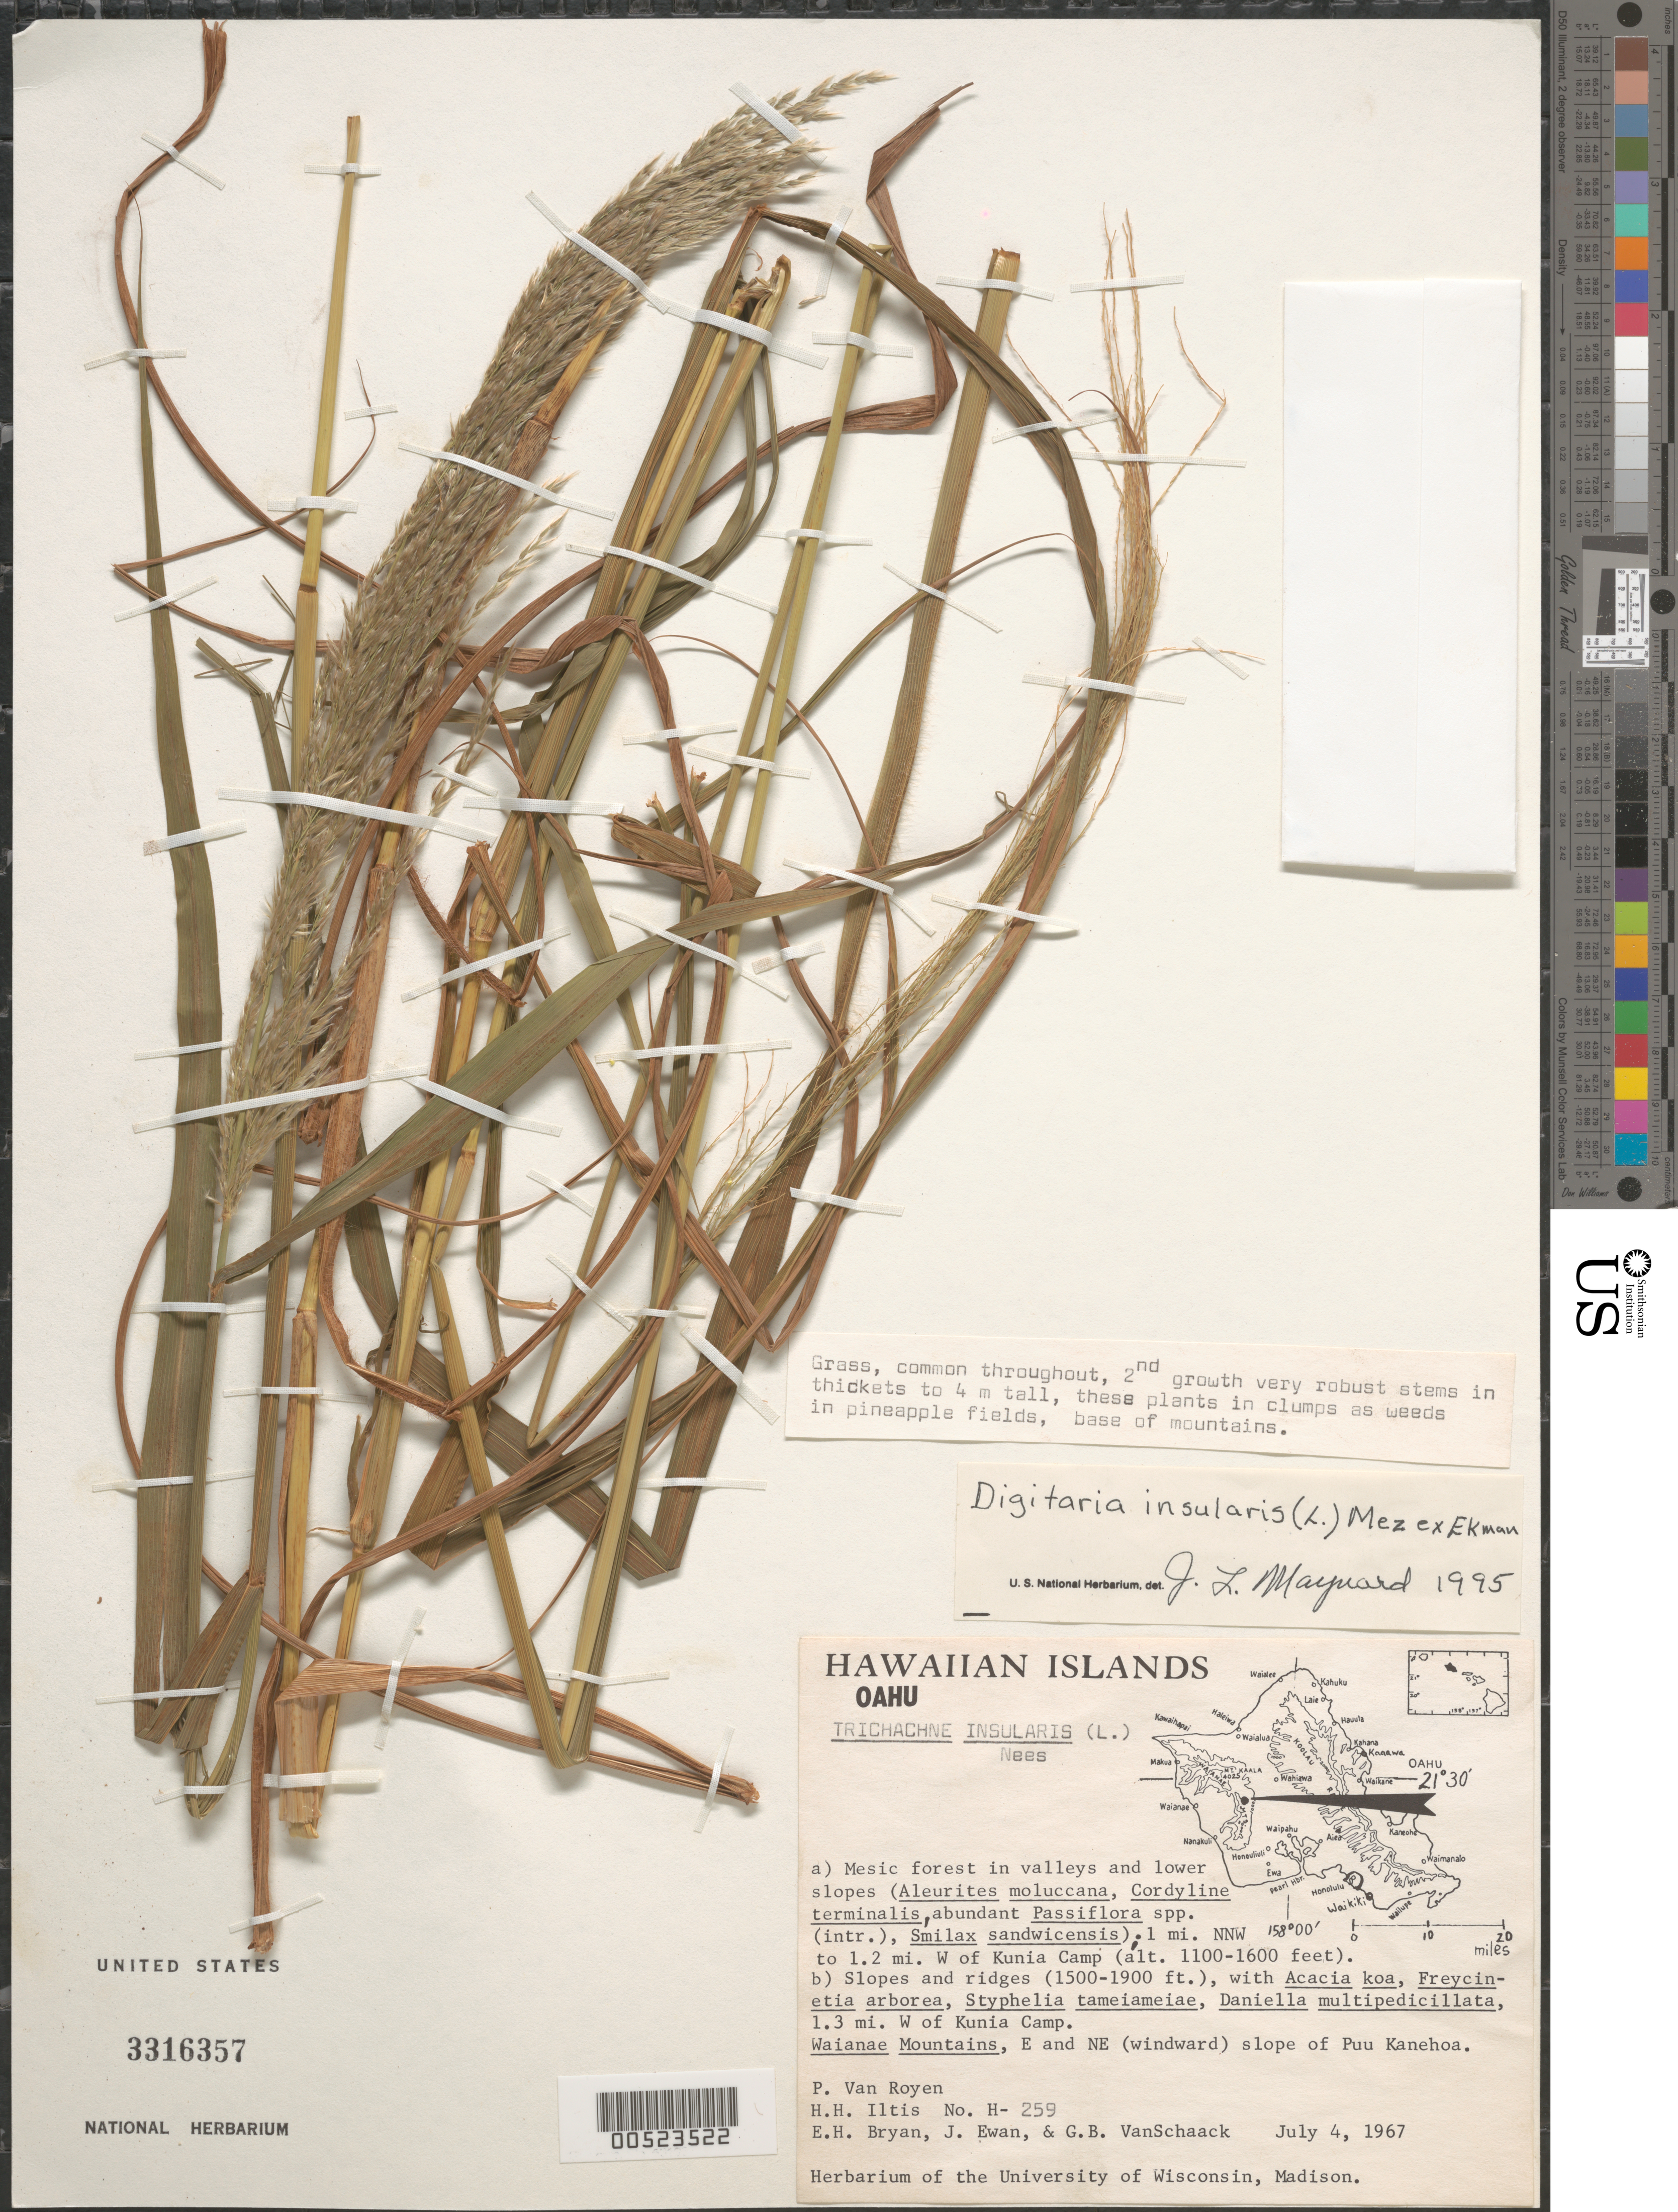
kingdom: Plantae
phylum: Tracheophyta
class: Liliopsida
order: Poales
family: Poaceae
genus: Digitaria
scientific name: Digitaria insularis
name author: (L.) Fedde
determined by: Maynard, J. L.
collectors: P. van Royen, H. H. Iltis, E. Bryan & J. A. Ewan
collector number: H-259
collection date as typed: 4 Jul 1967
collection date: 1967-07-04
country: United States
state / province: Hawaii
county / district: Honolulu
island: Oahu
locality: Waianae Mts, E and NE (windward) slope of Puu Kanehoa, 1 mi NNW to 1.3 mi W of Kunia Camp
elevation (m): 335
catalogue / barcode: US 3316357